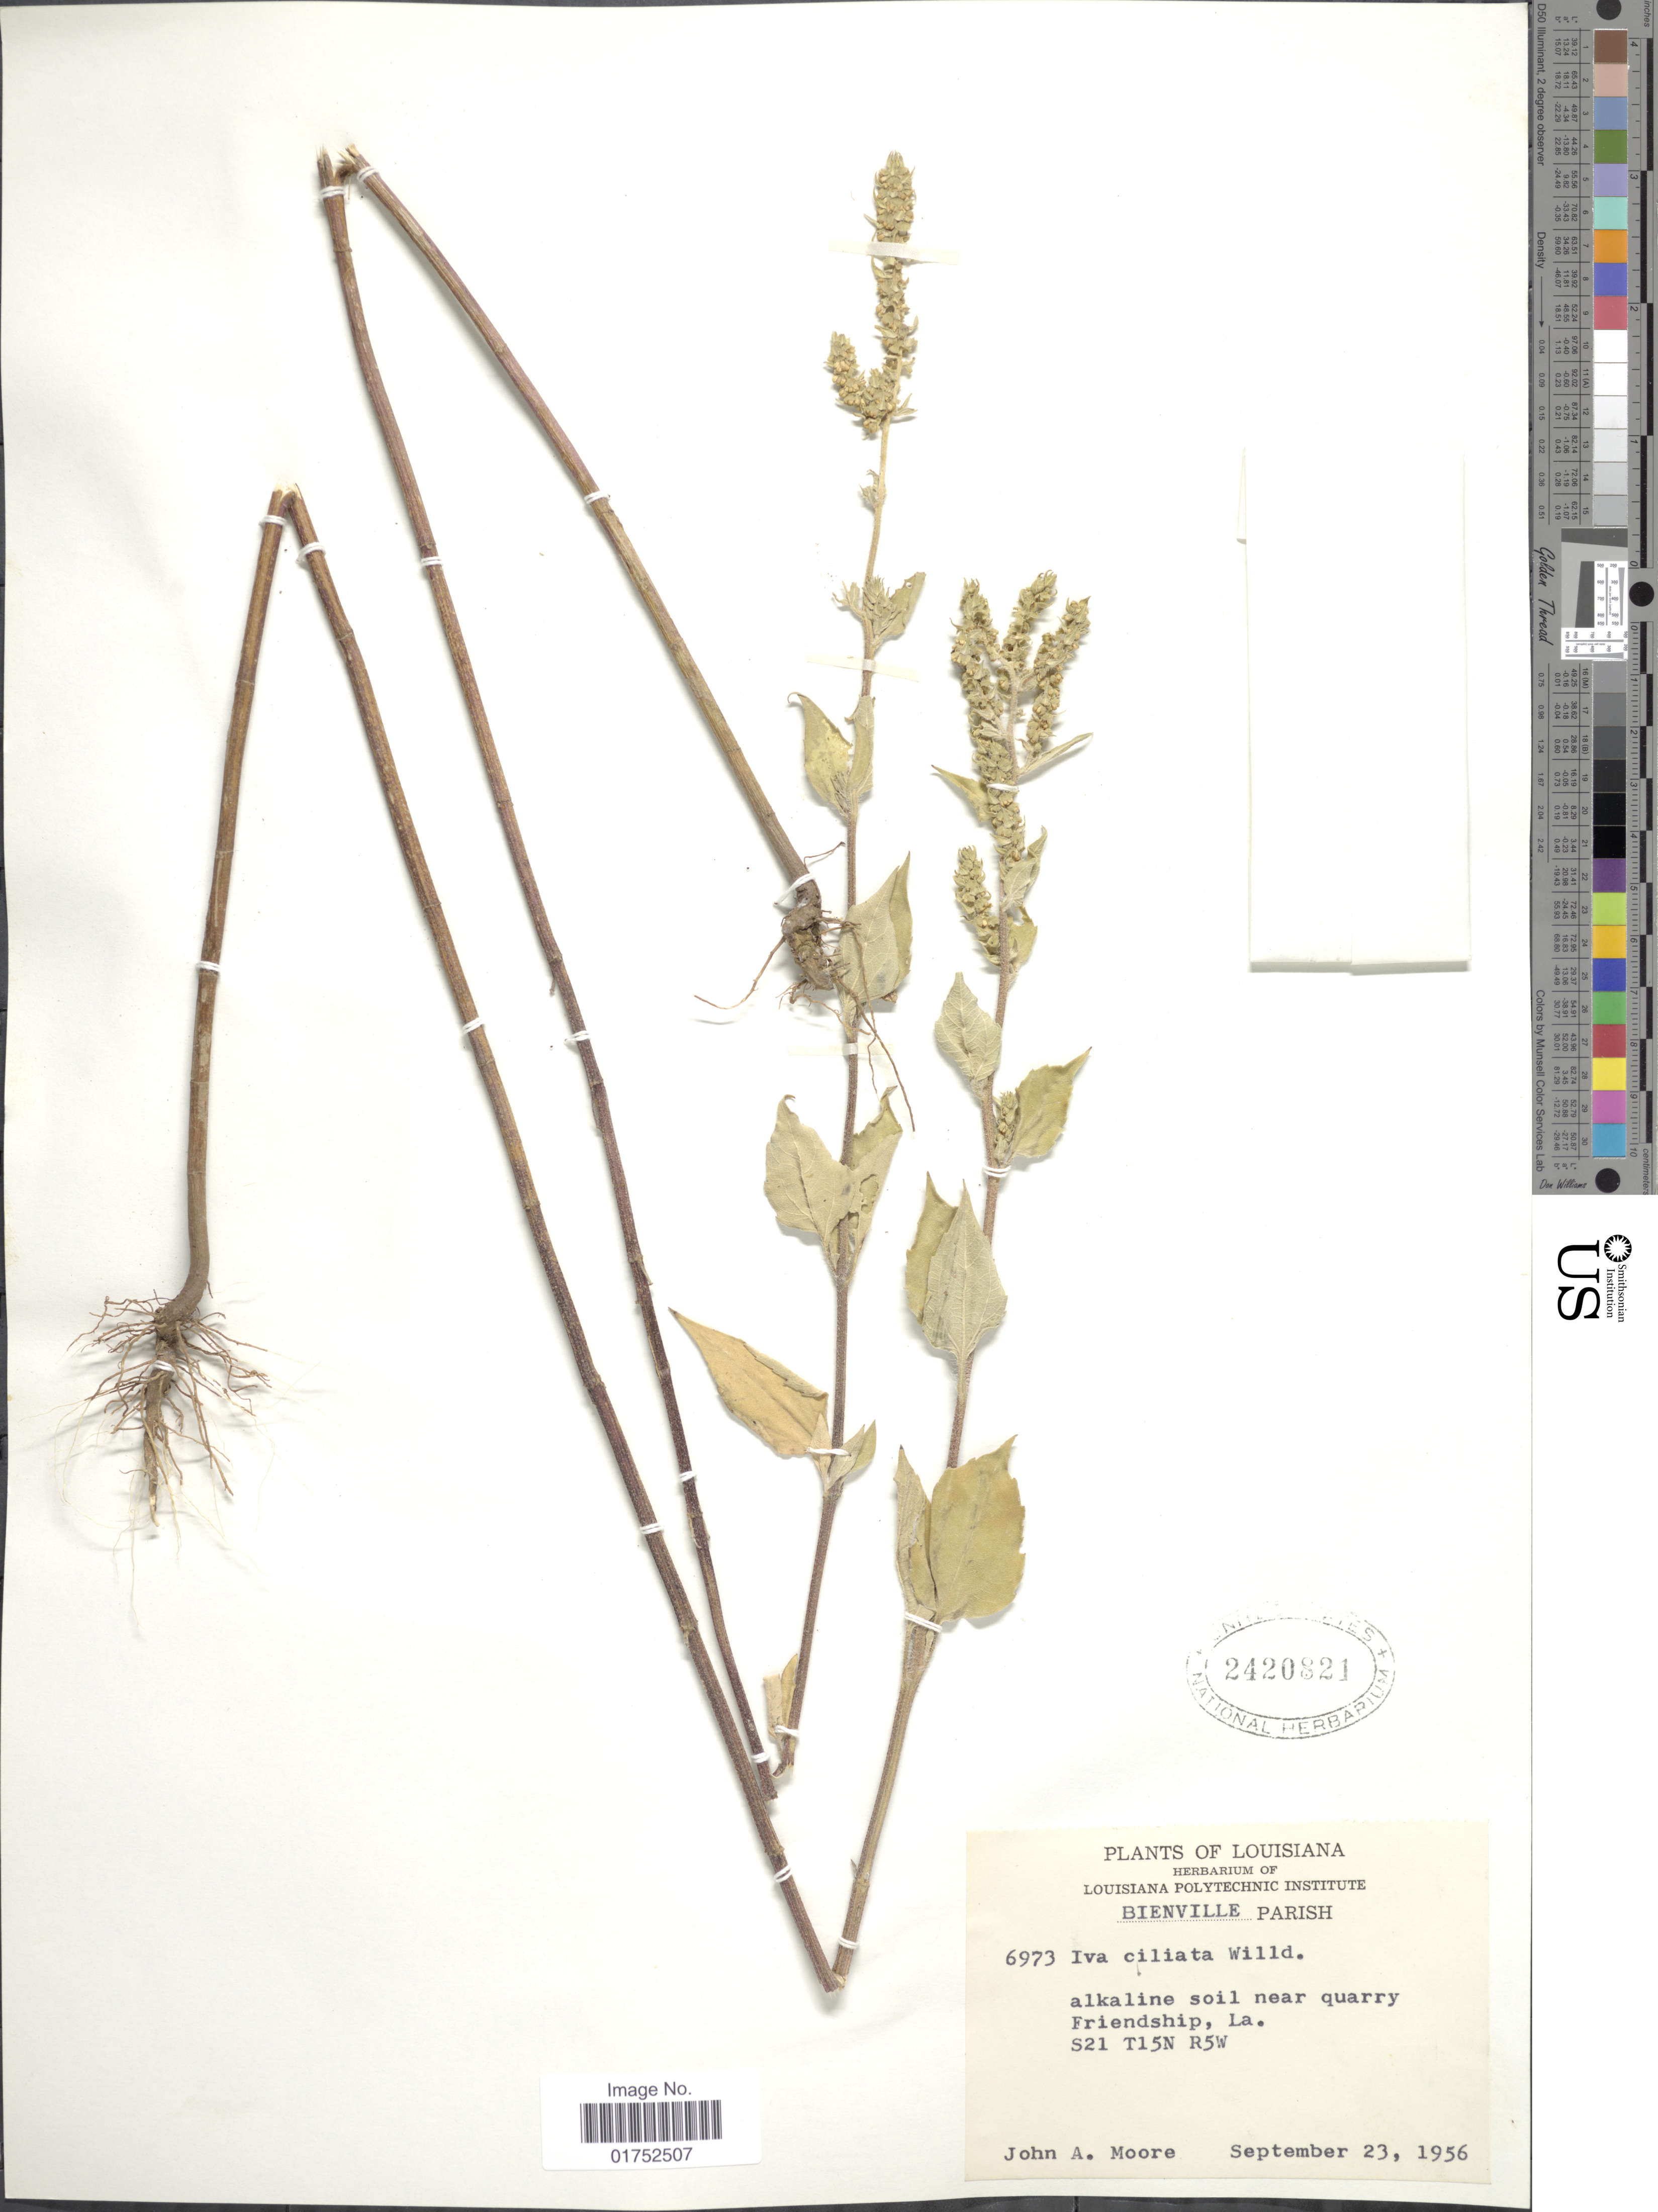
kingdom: Plantae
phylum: Tracheophyta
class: Magnoliopsida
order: Asterales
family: Asteraceae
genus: Iva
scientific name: Iva annua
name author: L.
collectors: J. A. Moore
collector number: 6973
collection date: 1956-09-23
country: United States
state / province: Louisiana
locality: Bienville Parish, Friendship, La., S21, T15N, R5W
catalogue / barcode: US 2420821